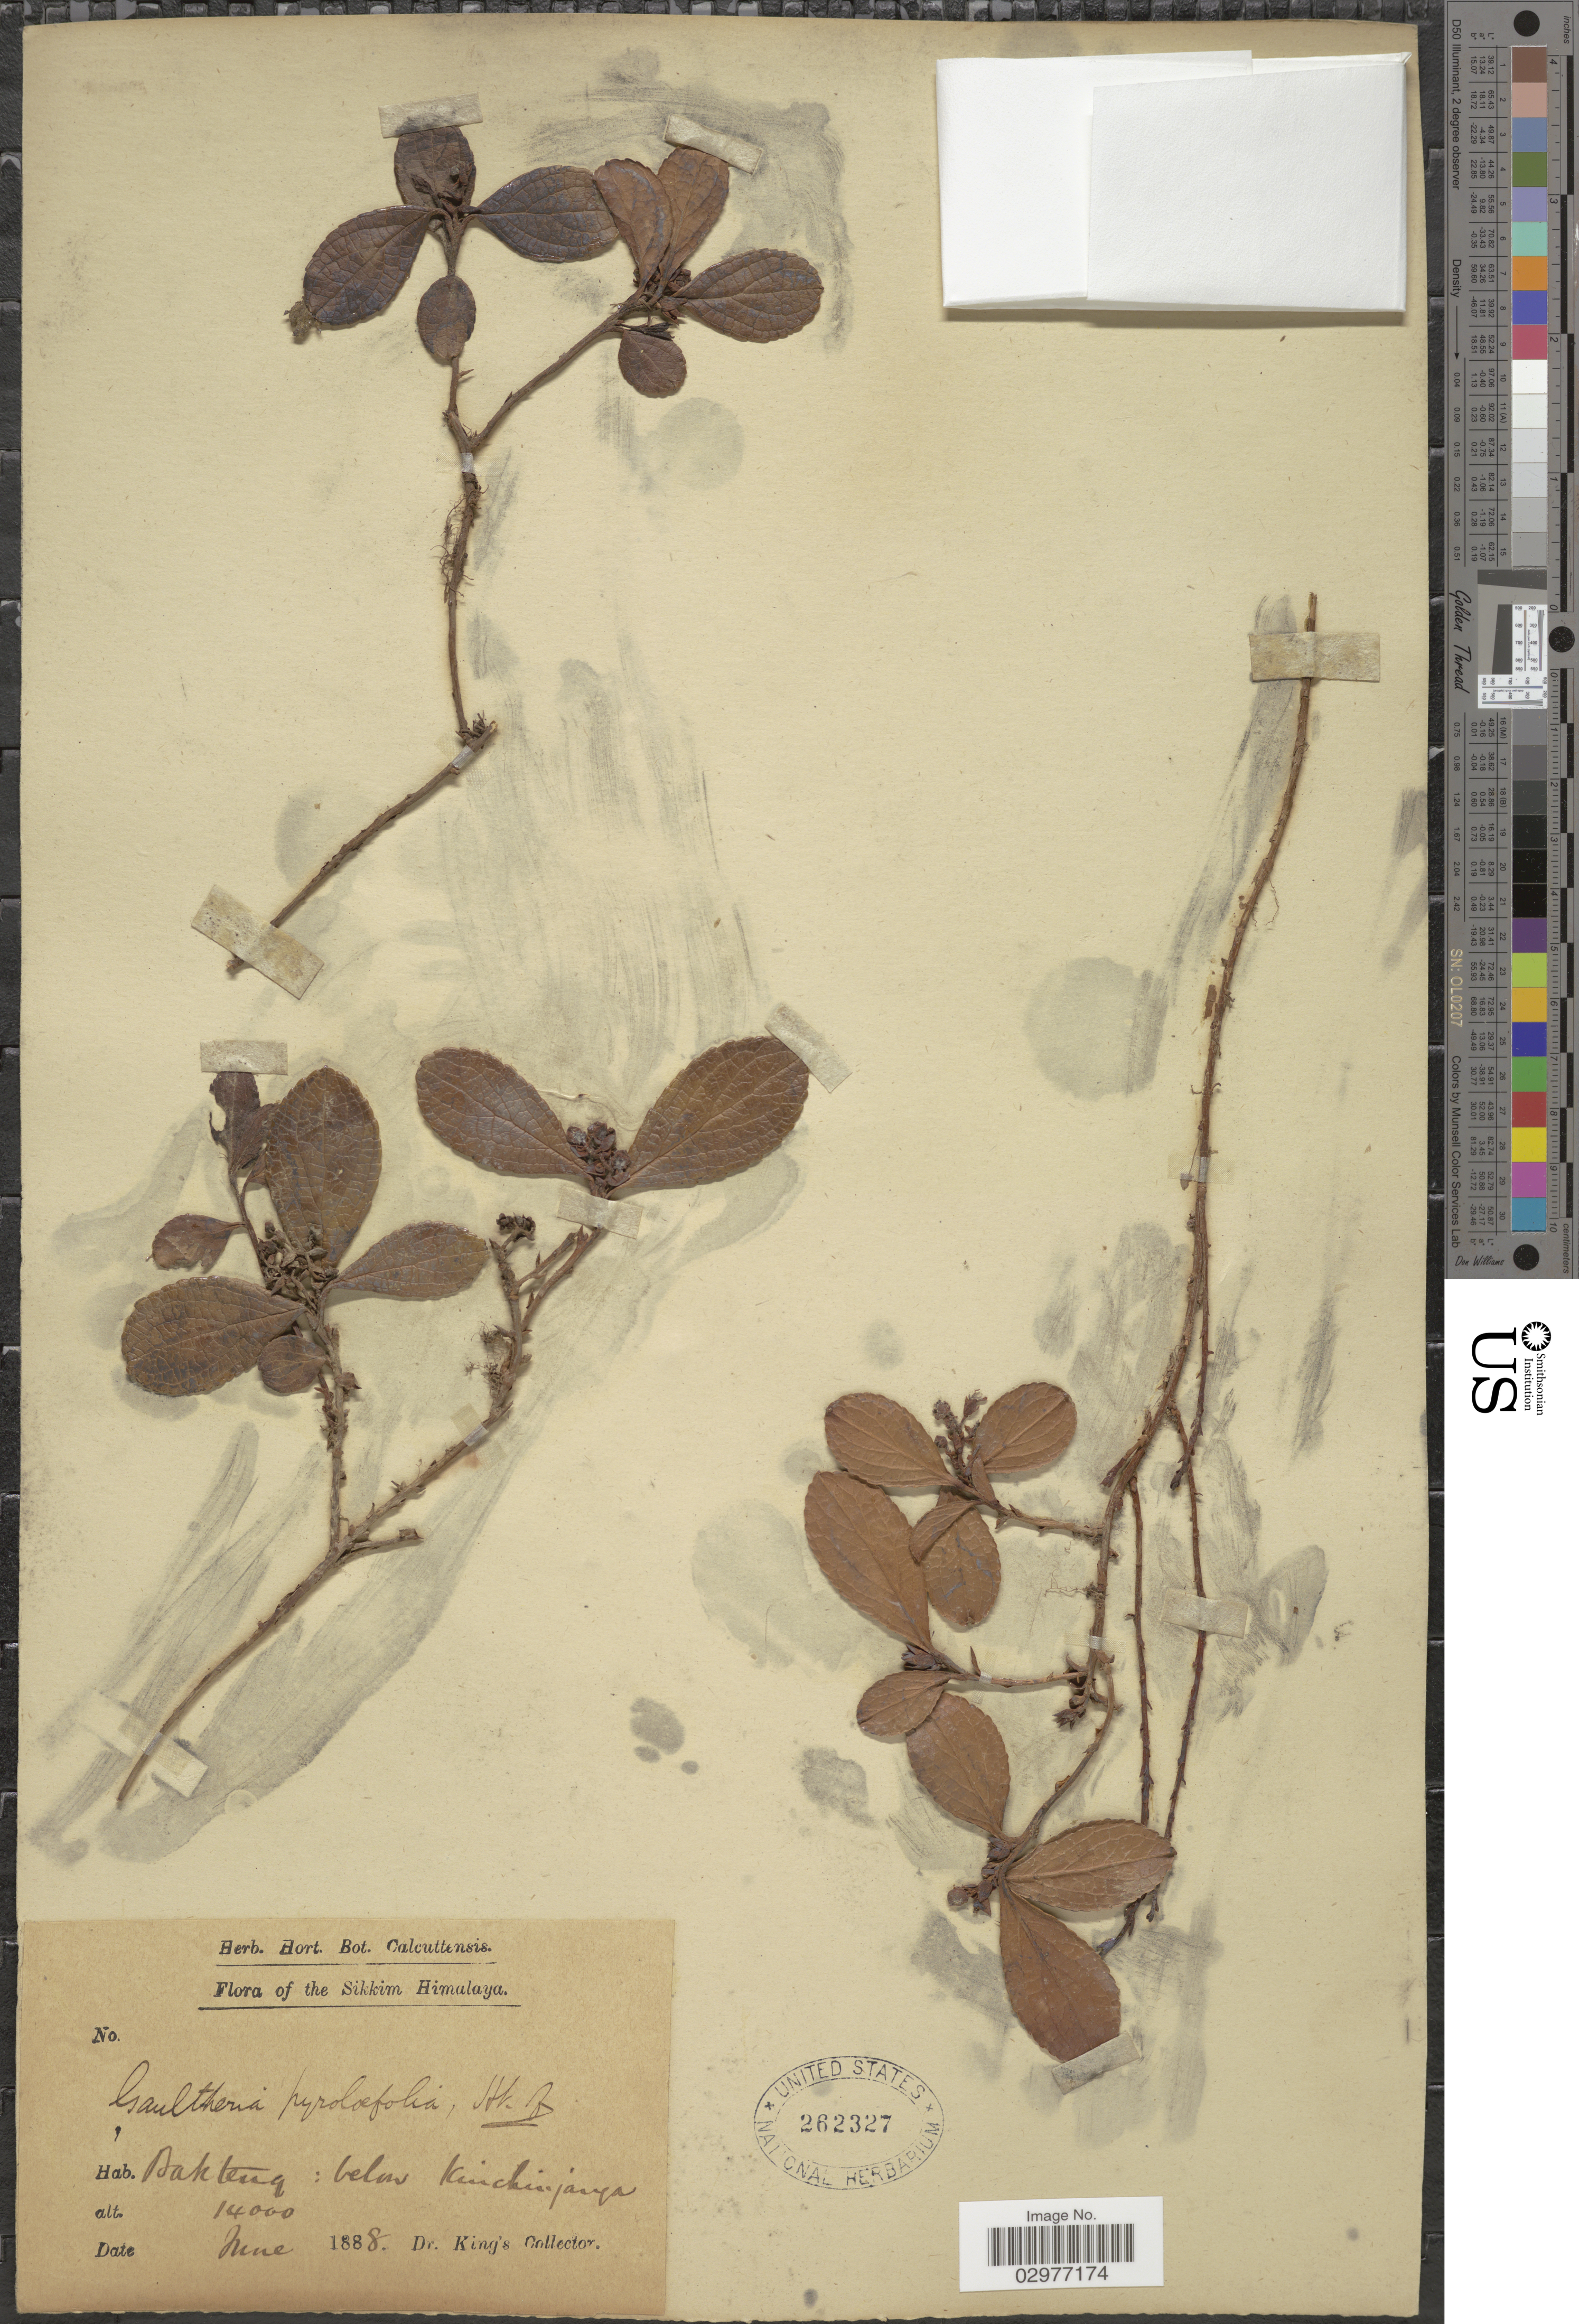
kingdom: Plantae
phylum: Tracheophyta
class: Magnoliopsida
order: Ericales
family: Ericaceae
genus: Gaultheria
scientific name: Gaultheria pyroloides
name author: Hook. f. & Thomson ex Miq.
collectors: Dr. King's collector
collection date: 1888-06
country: India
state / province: Sikkim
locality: Himalaya. Bakteng: below Kinchinjanga.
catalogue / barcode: US 262327